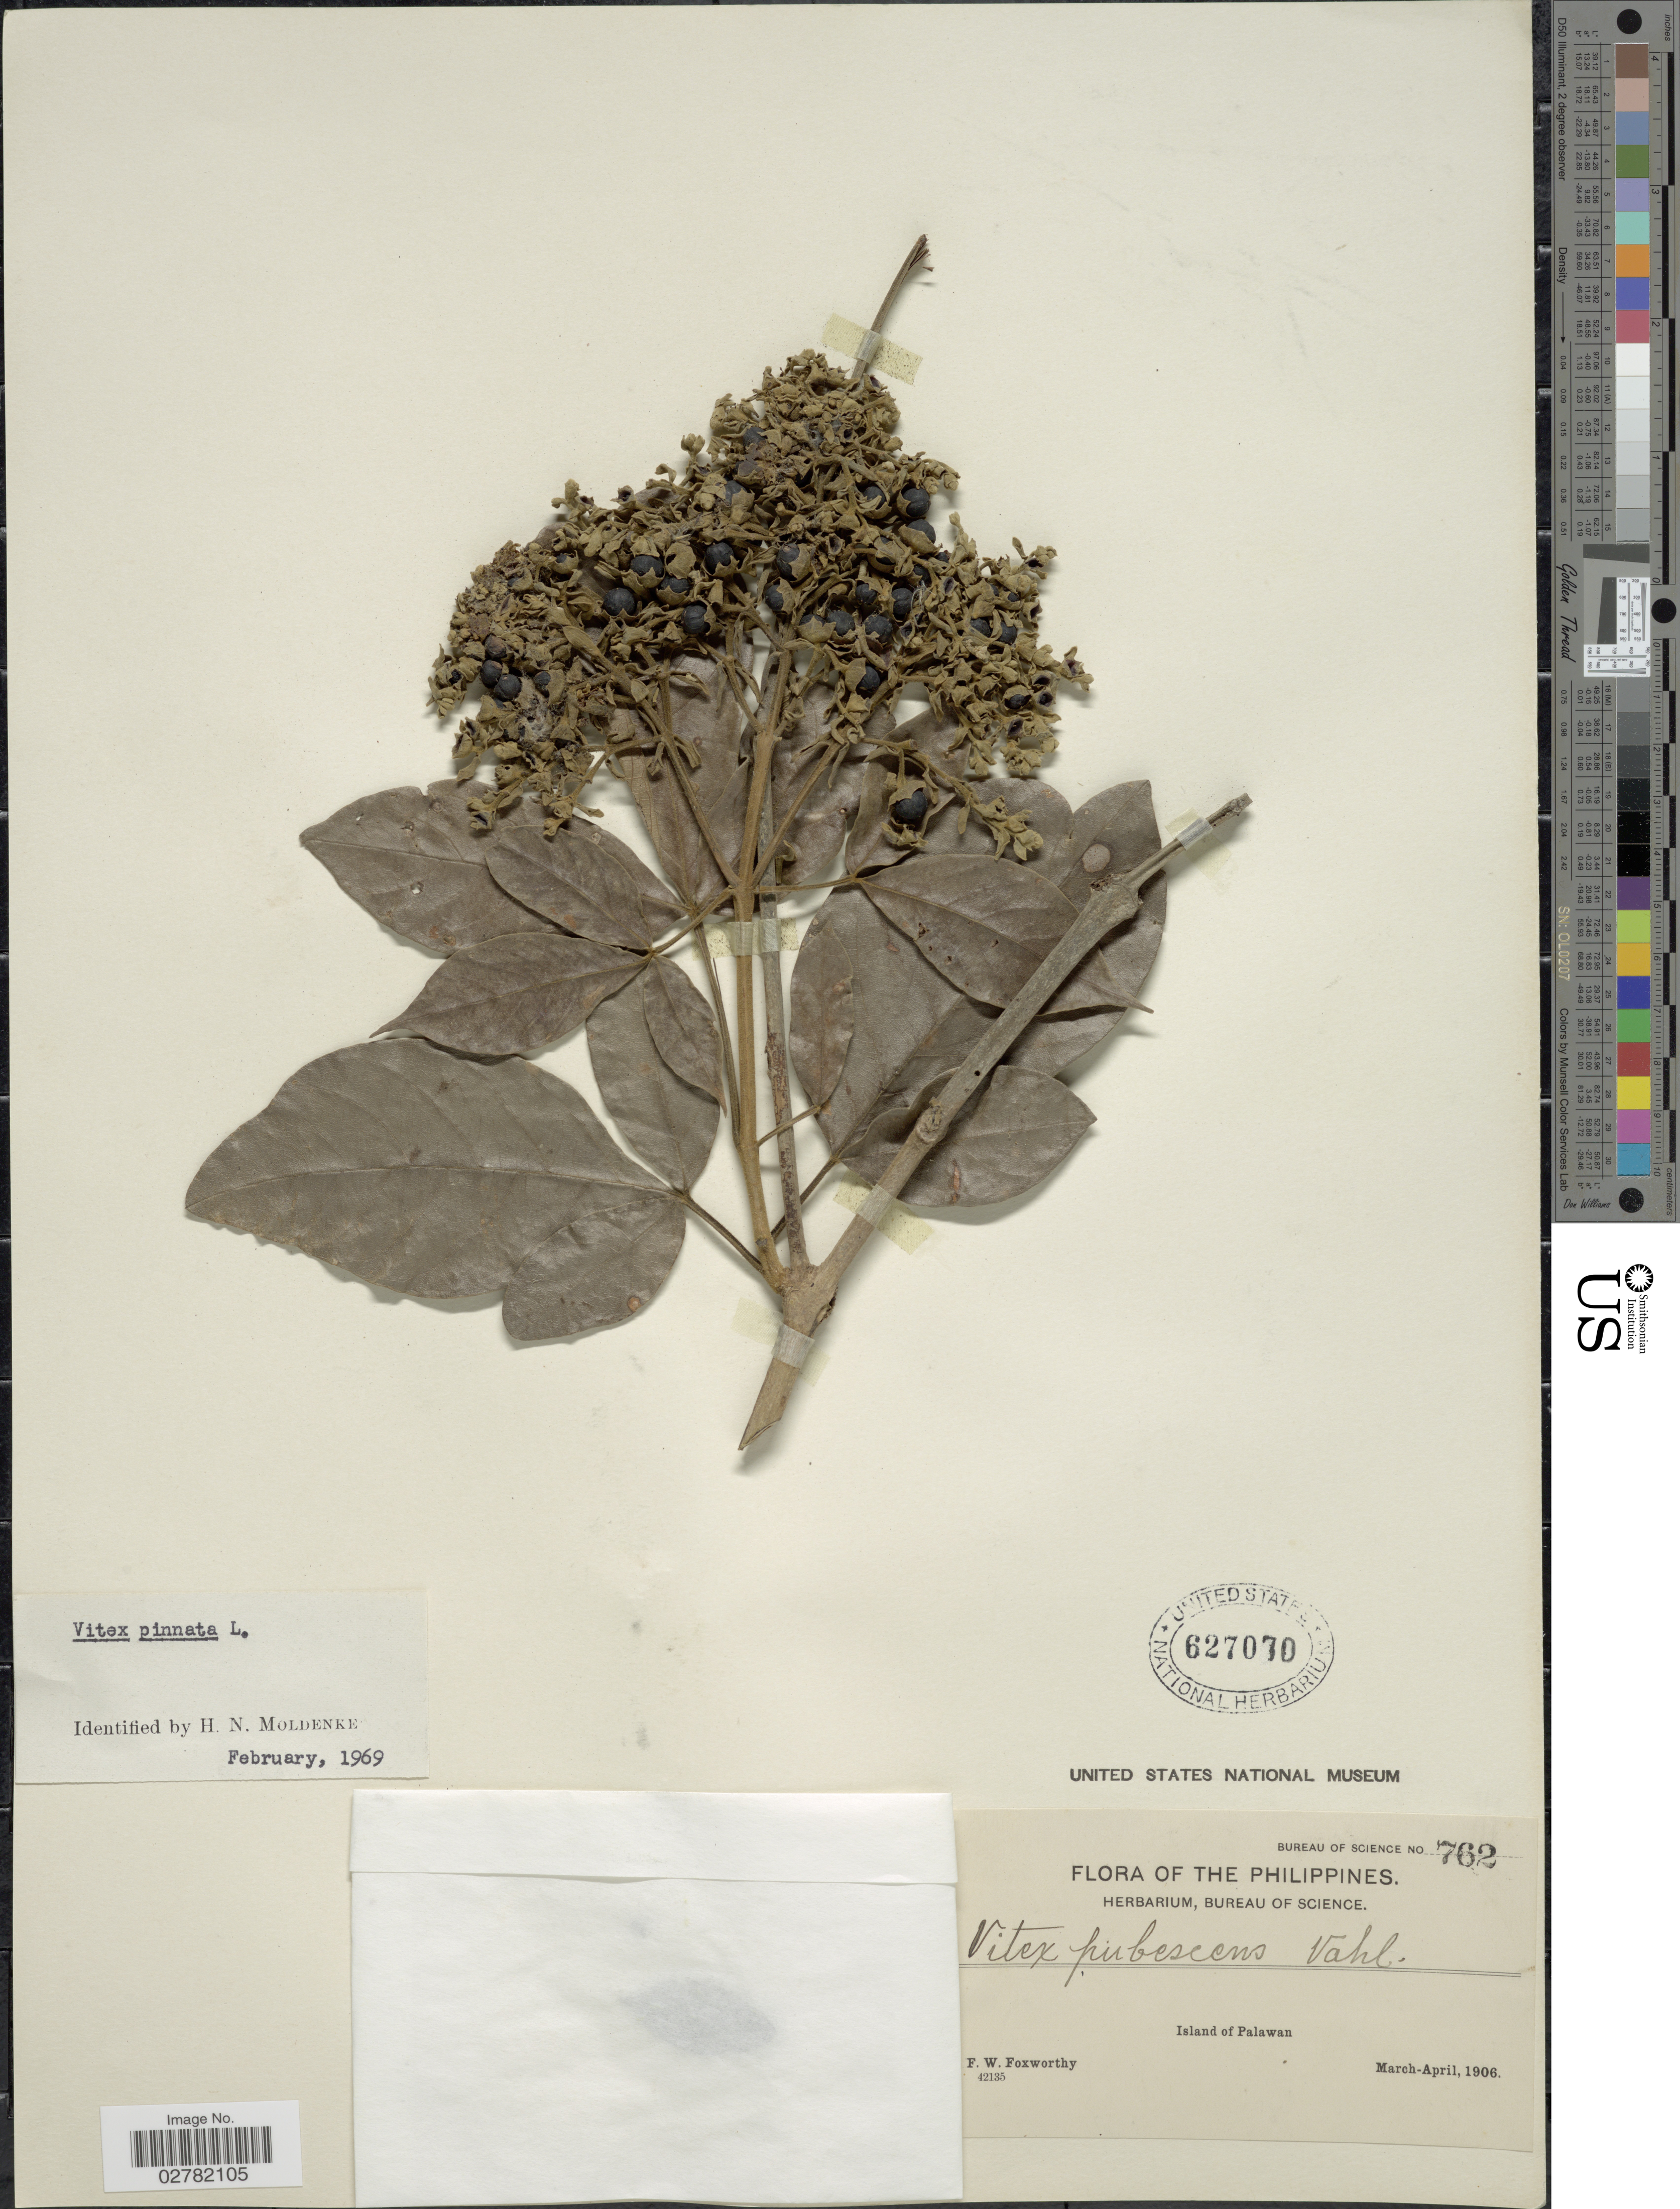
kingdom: Plantae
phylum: Tracheophyta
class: Magnoliopsida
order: Lamiales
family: Lamiaceae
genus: Vitex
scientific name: Vitex pinnata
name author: L.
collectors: F. W. Foxworthy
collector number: Bureau of Science 762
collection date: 1906-03/1906-04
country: Philippines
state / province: Mimaropa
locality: Island of Palawan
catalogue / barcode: US 627070